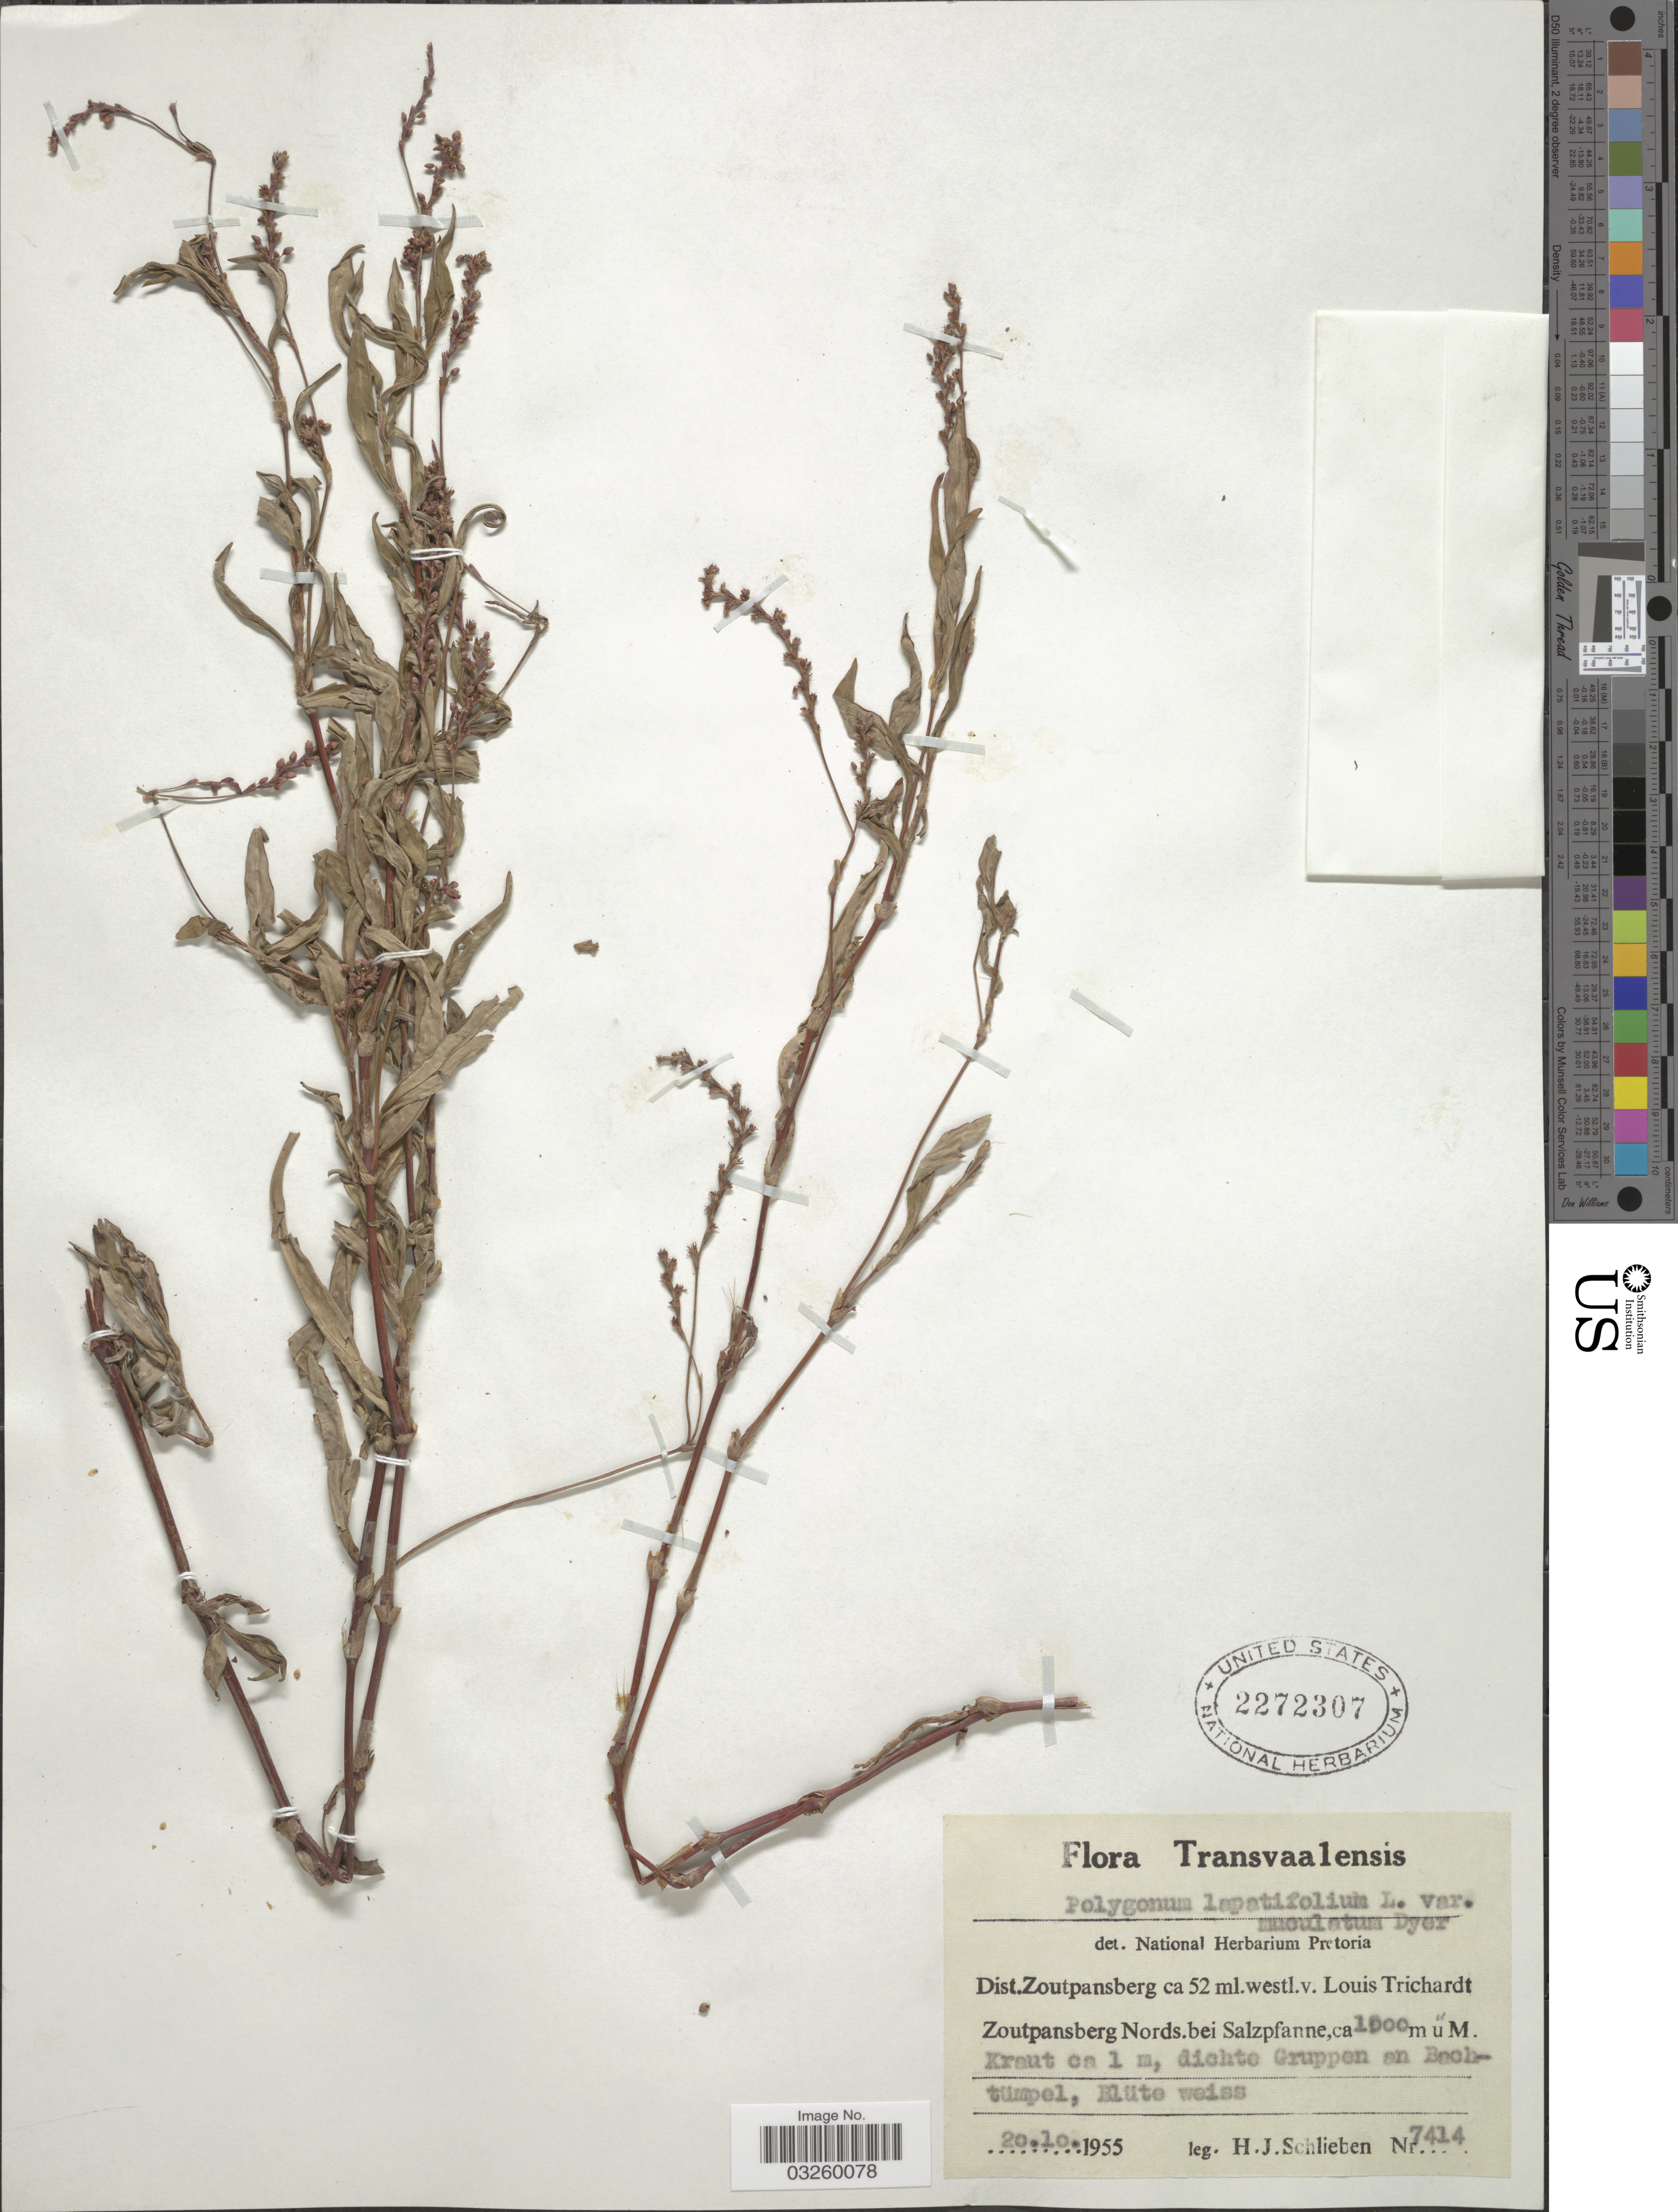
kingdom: Plantae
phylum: Tracheophyta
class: Magnoliopsida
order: Caryophyllales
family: Polygonaceae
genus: Polygonum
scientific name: Polygonum lapathifolium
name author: L.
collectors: H. J. Schlieben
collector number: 7414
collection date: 1955-10-20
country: South Africa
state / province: Limpopo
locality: Dist.Zoutpansberg ca 52 ml.westl.v. Louis Trichardt. Zoutpansberg Nords.bei Salzpfanne.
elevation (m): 1000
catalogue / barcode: US 2272307